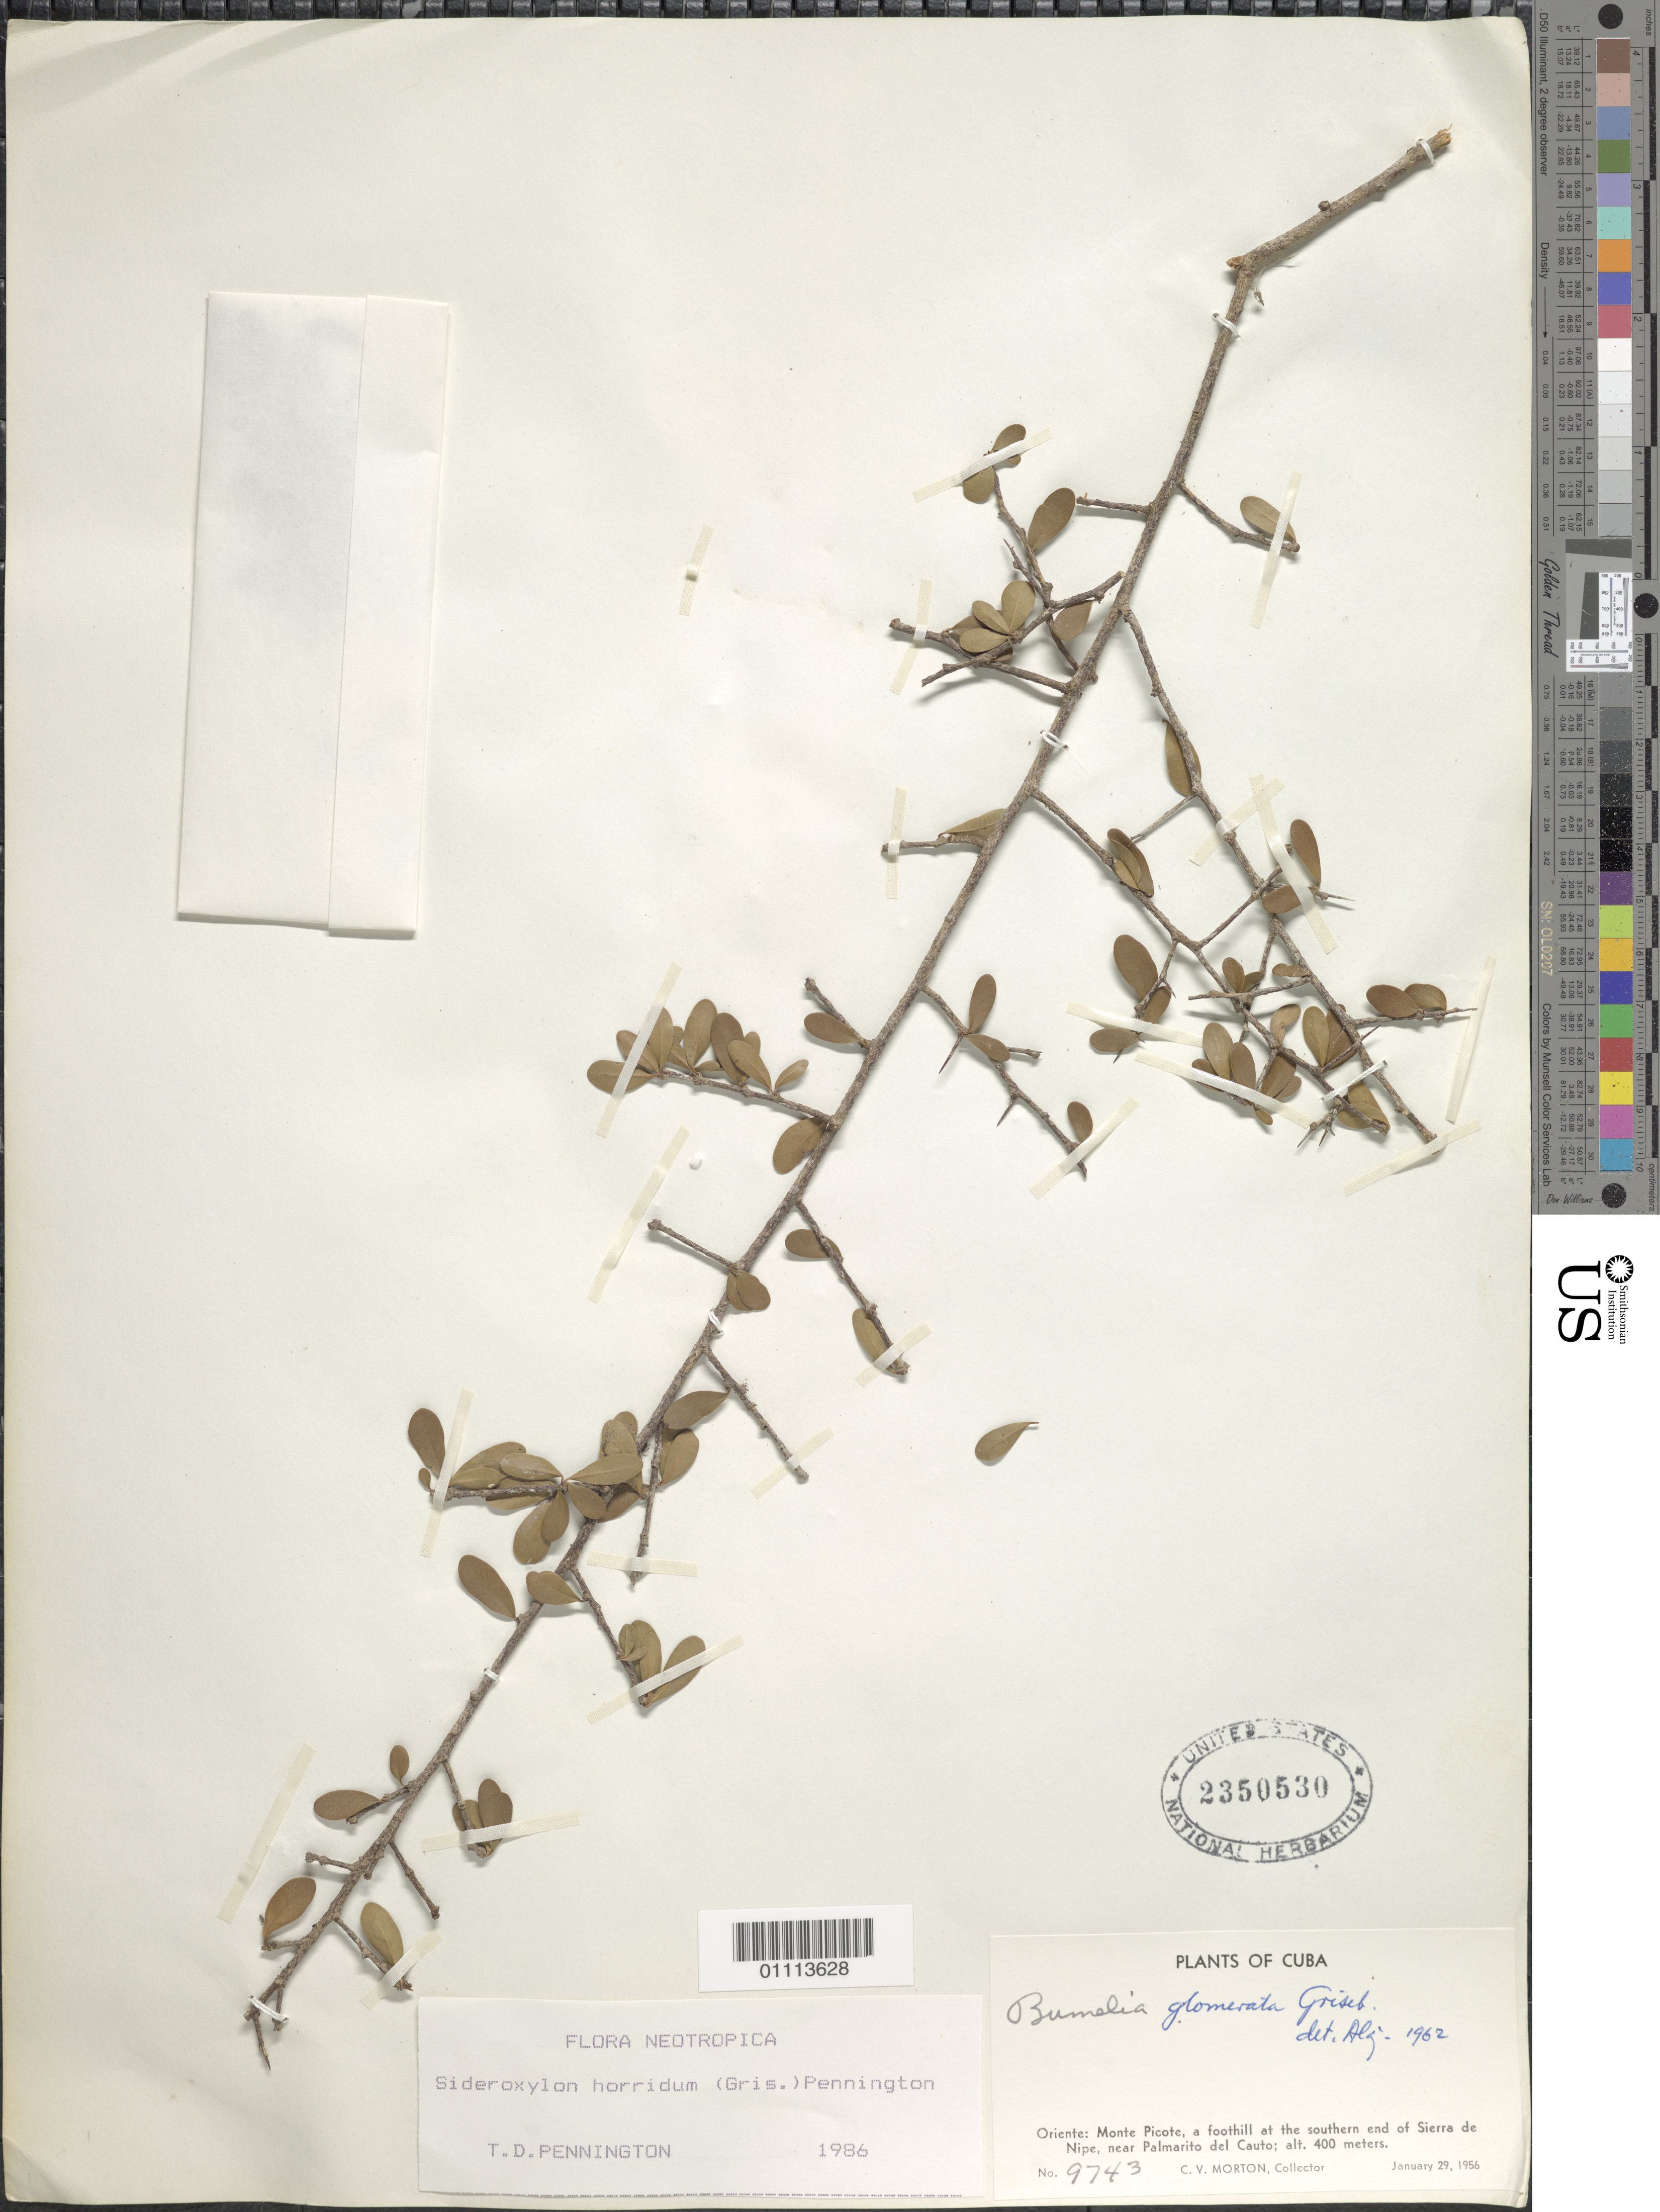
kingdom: Plantae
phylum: Tracheophyta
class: Magnoliopsida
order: Ericales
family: Sapotaceae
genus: Sideroxylon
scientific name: Sideroxylon horridum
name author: (Griseb.) T.D. Penn.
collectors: C. V. Morton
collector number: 9743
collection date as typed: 29 Jan 1956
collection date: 1956-01-29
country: Cuba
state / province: Santiago de Cuba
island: Cuba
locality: Monte Picote, S end of Sierra de Nipe, near Palmarito del Cauto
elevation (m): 400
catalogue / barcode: US 2350530